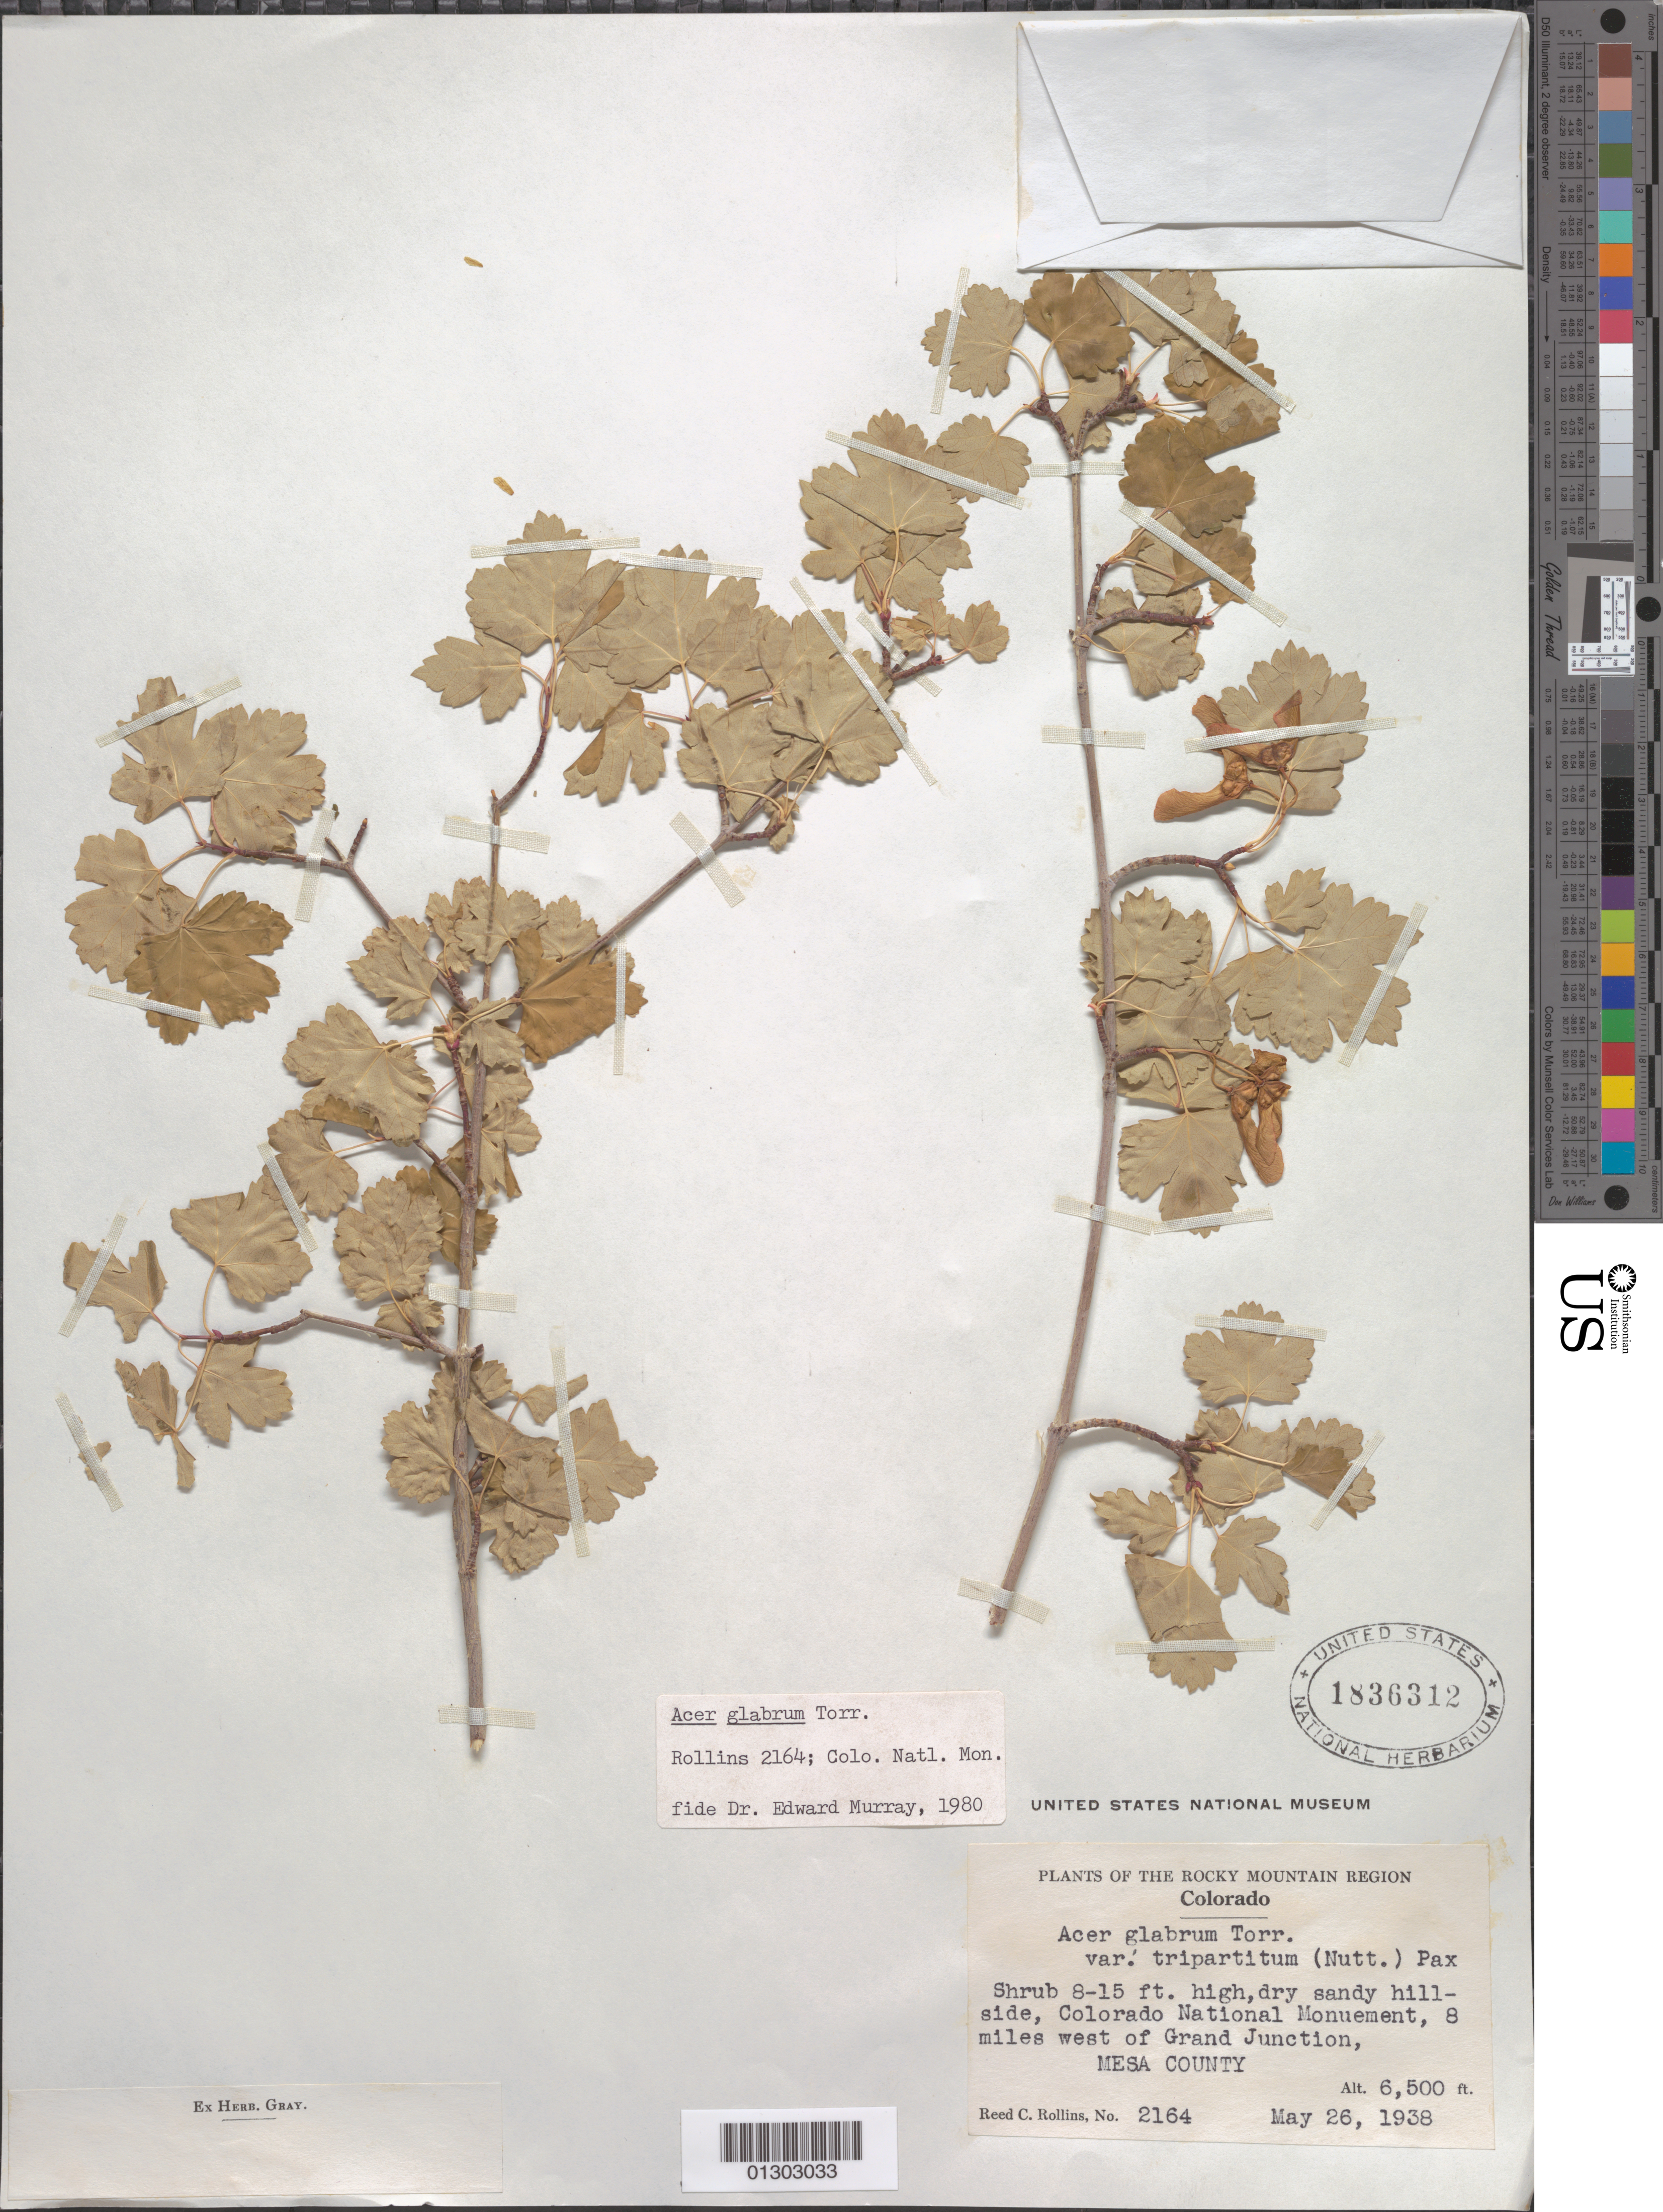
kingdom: Plantae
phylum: Tracheophyta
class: Magnoliopsida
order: Sapindales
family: Sapindaceae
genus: Acer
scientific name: Acer glabrum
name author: Torr.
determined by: Murray, Edward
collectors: R. C. Rollins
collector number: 2164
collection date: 1938-05-26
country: United States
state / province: Colorado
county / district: Mesa County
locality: Mesa County, Colorado National Monument, 8 miles W of Grand Junction.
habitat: High, dry sandy hillside.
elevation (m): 1981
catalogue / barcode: US 1836312